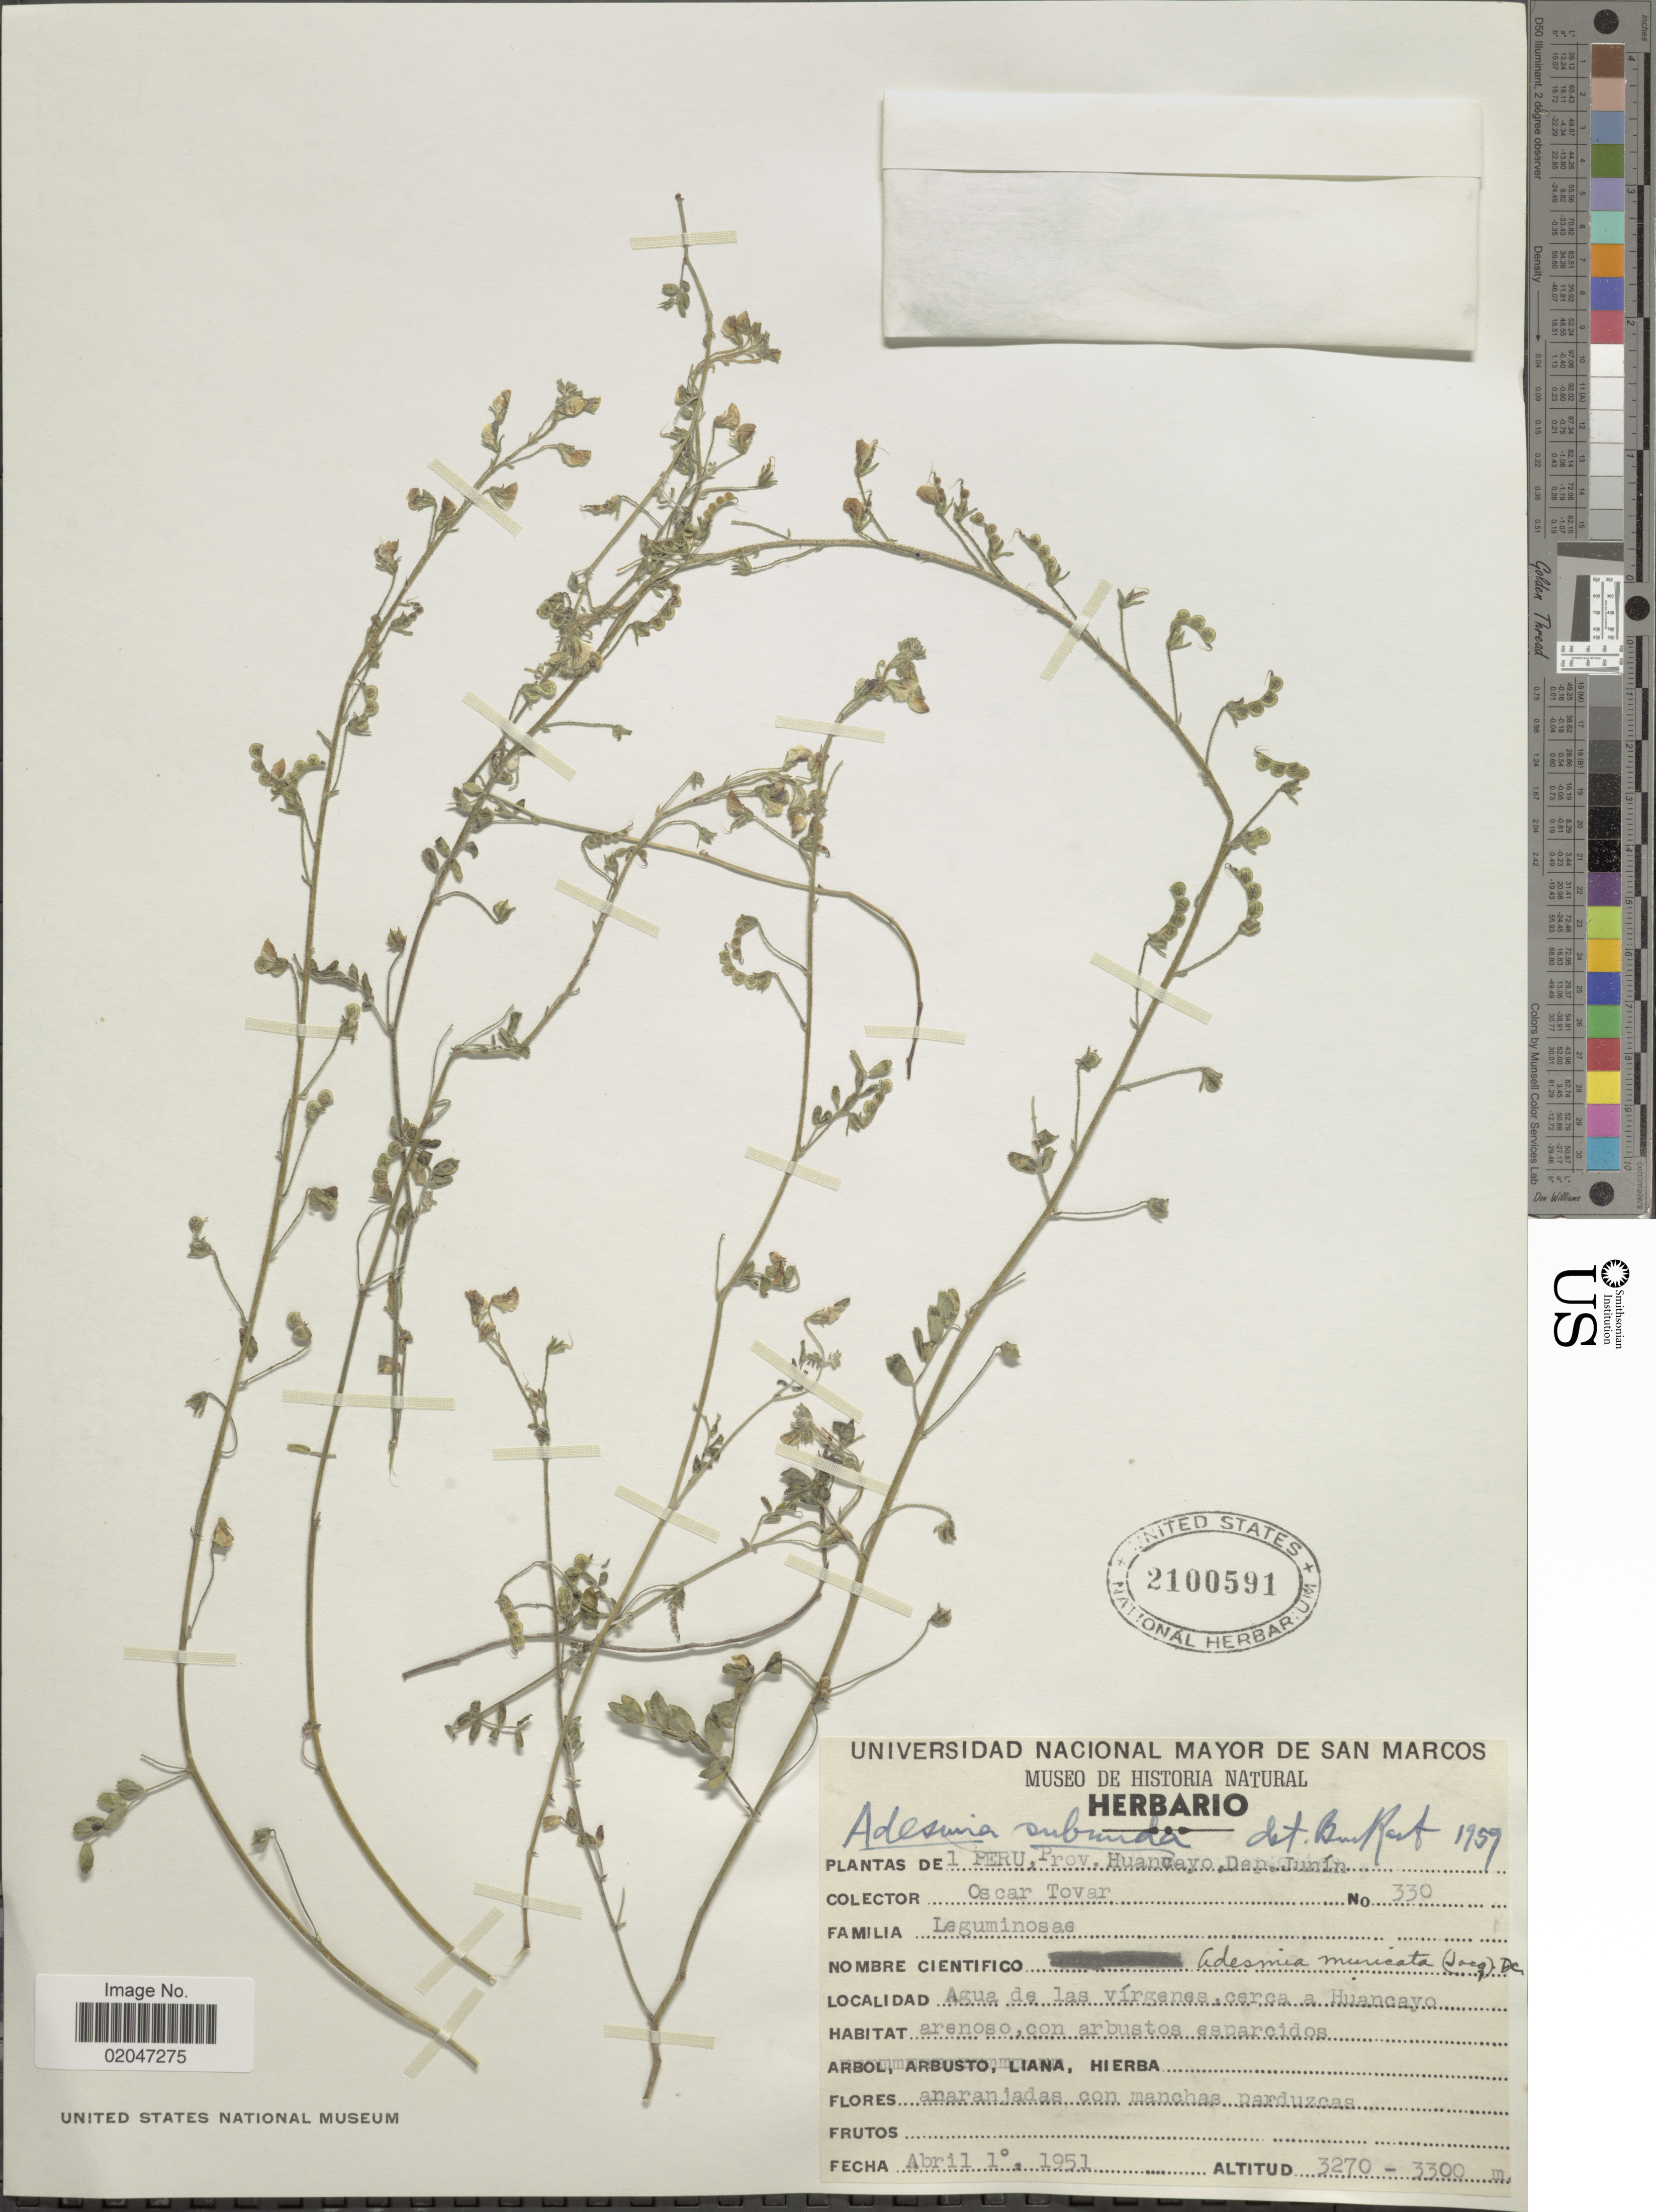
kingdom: Plantae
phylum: Tracheophyta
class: Magnoliopsida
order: Fabales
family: Fabaceae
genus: Adesmia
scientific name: Adesmia subnuda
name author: (A. Gray) Burkart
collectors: Ó. Tovar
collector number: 330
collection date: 1951-04-01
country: Peru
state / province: Junín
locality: Prov. Huancayo, Dep. Junín. Agua de las vírgenes, cerca a Huancayo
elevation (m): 3270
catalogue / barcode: US 2100591